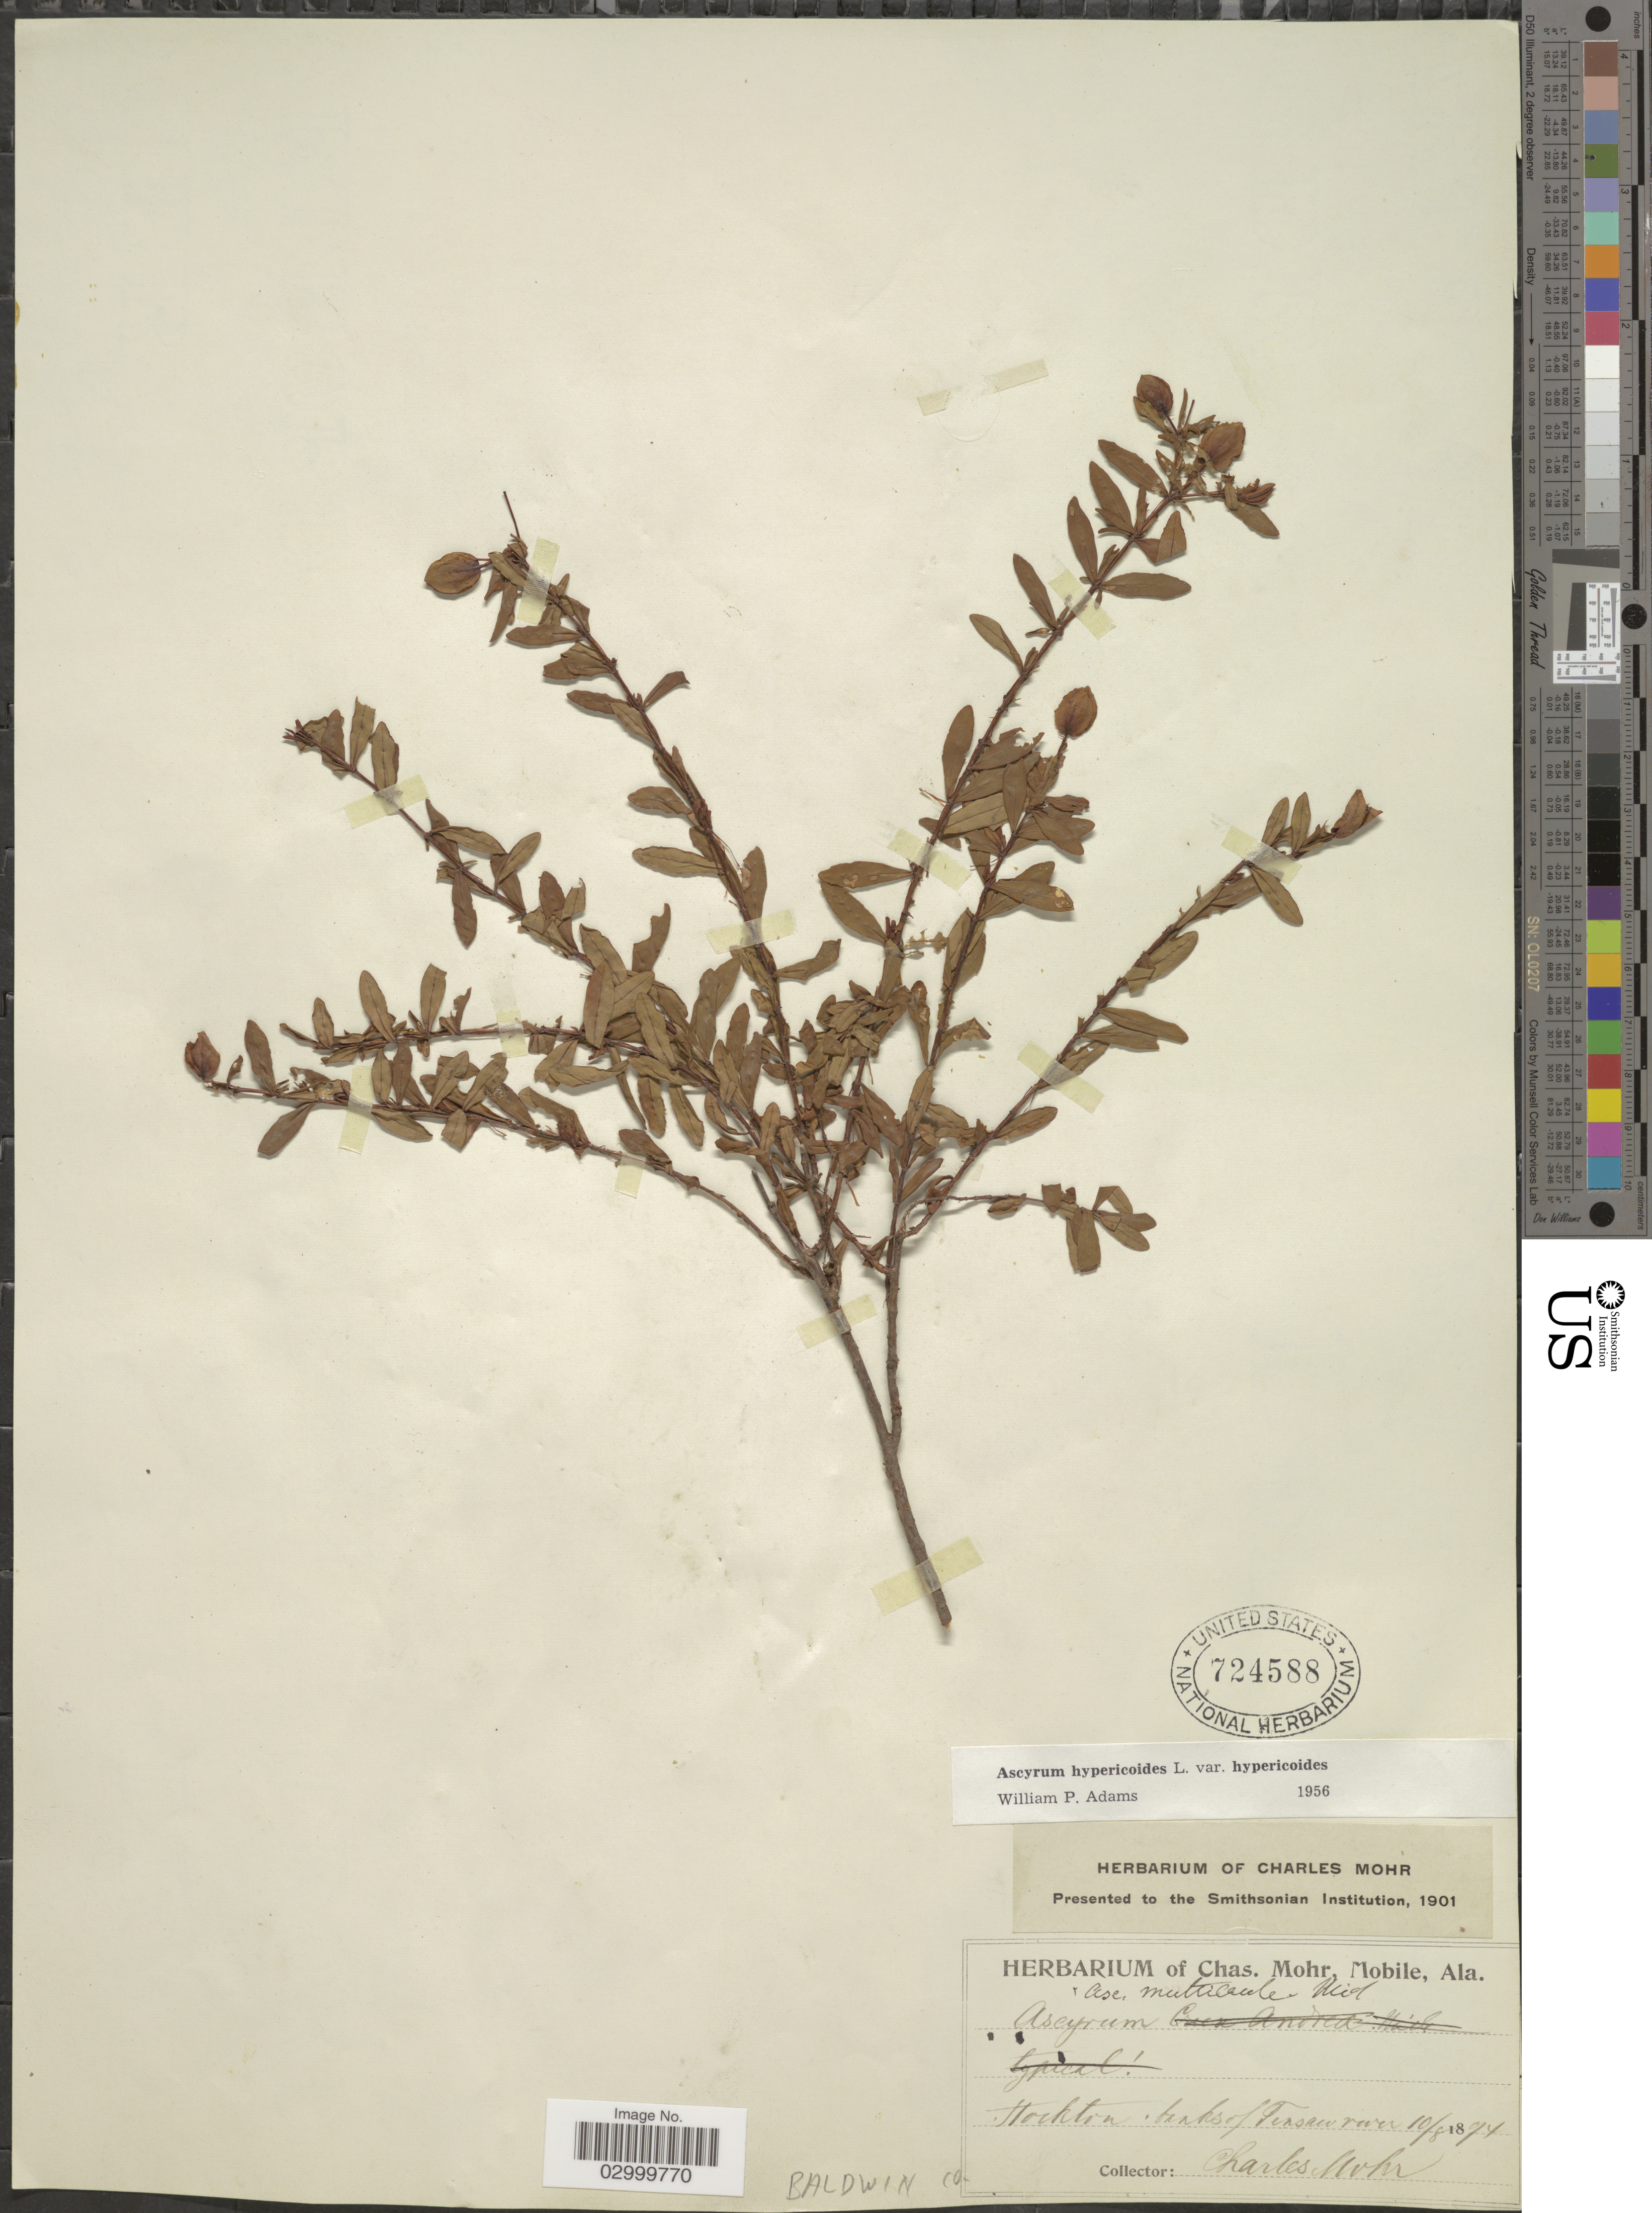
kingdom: Plantae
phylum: Tracheophyta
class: Magnoliopsida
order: Malpighiales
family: Hypericaceae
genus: Hypericum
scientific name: Hypericum hypericoides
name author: (L.) Crantz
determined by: Strong, Mark T., (BOT), Smithsonian Institution - National Museum of Natural History (UNITED STATES)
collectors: Mohr, C. T. (herbarium)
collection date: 1894-10-08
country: United States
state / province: Alabama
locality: Baldwin Co.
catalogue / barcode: US 724588